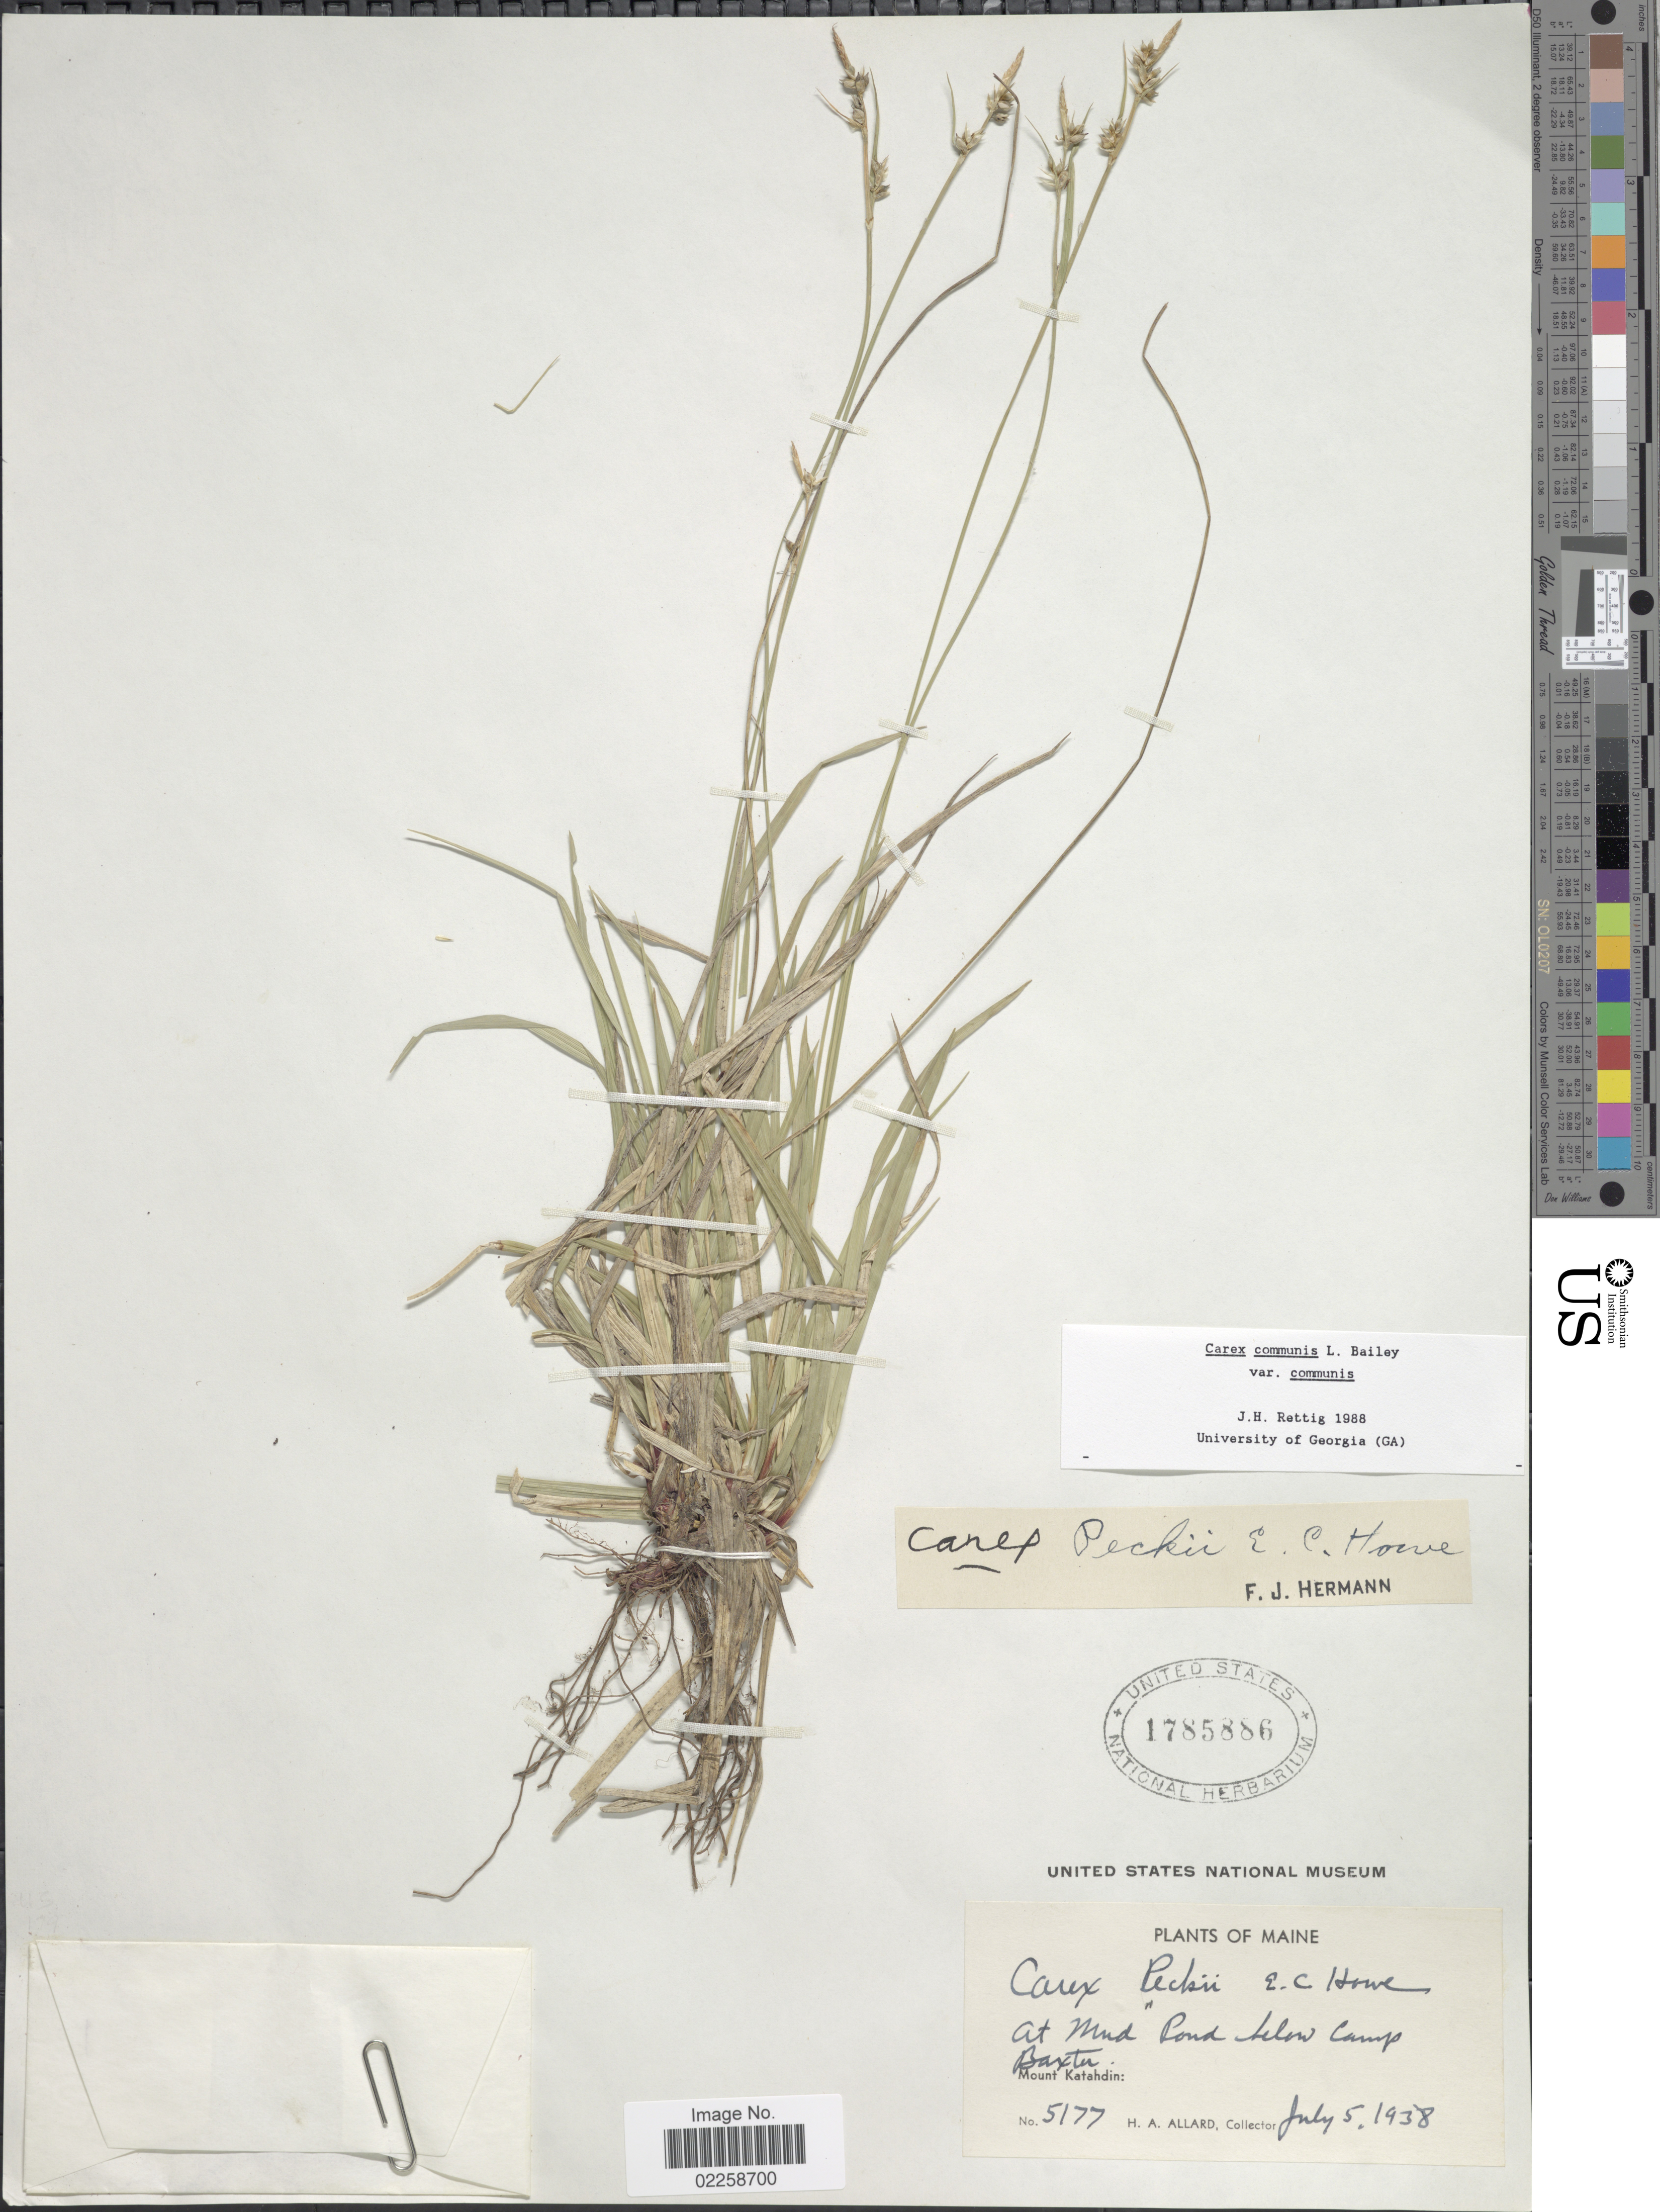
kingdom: Plantae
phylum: Tracheophyta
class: Liliopsida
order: Poales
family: Cyperaceae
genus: Carex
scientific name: Carex communis var. communis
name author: L.H. Bailey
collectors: H. A. Allard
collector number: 5177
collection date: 1938-07-05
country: United States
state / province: Maine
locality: At Mud Pond below Camp Baxter, Mount Katadin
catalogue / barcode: US 1785886